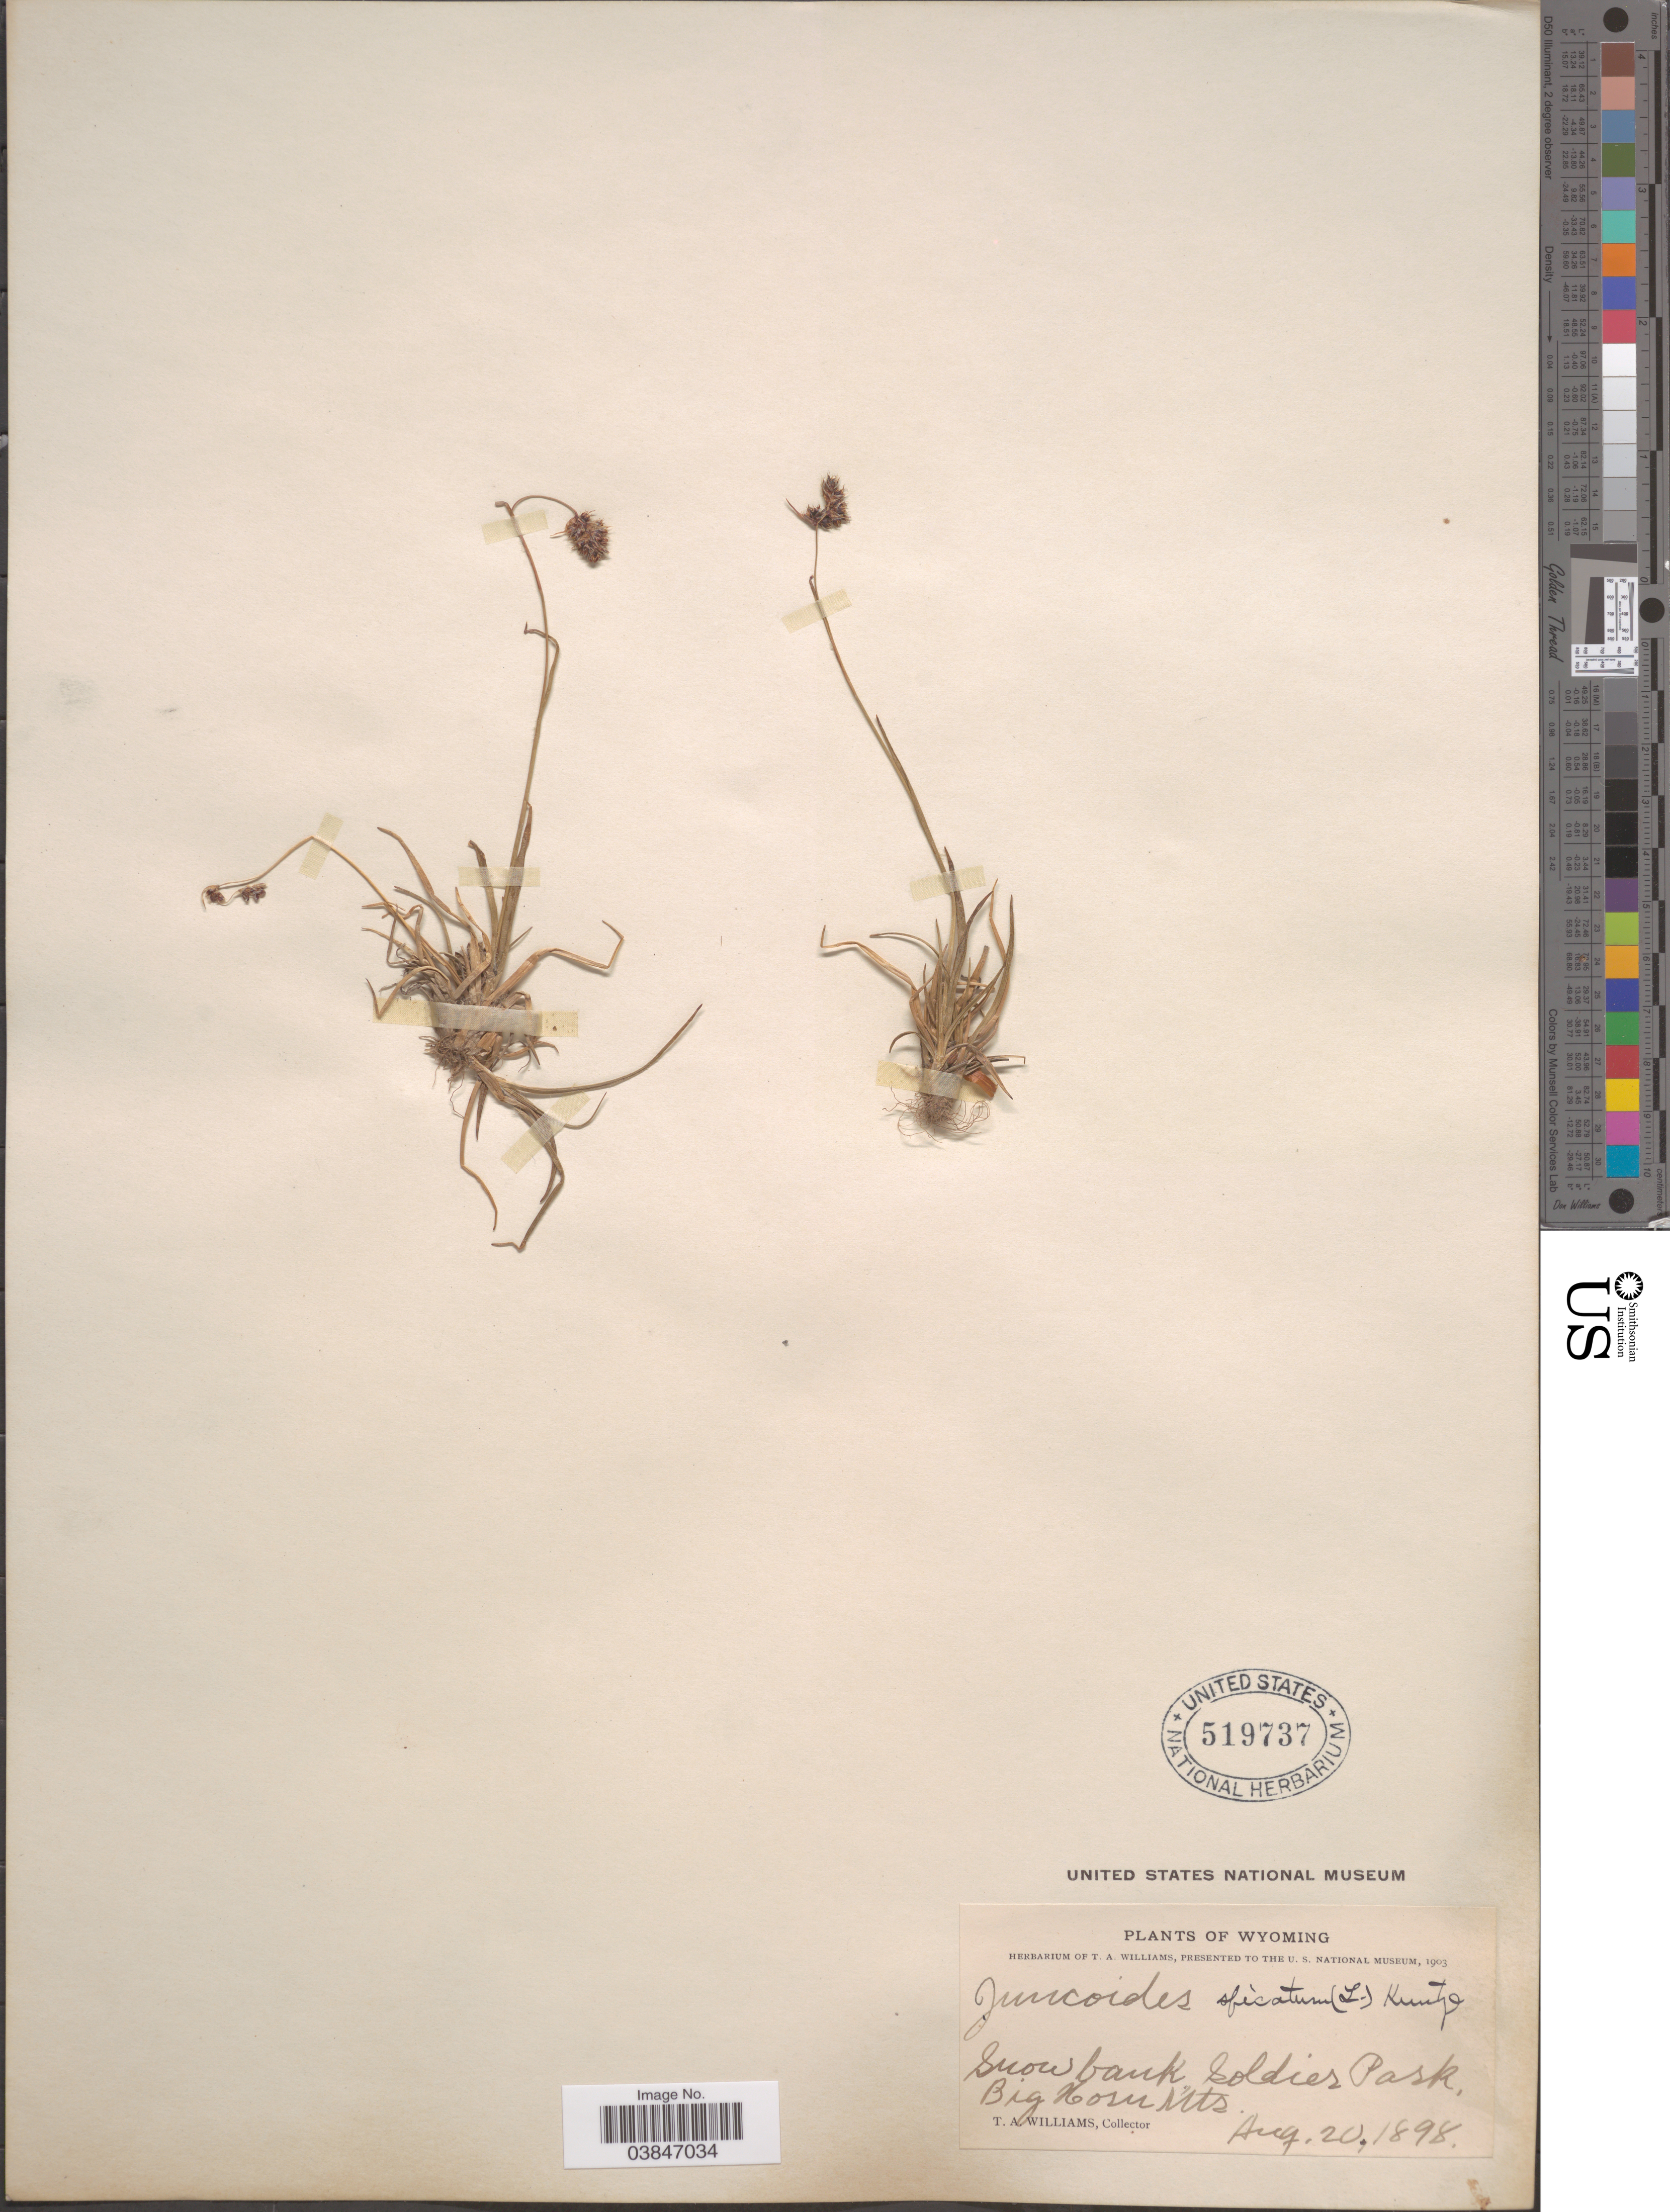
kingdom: Plantae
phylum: Tracheophyta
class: Liliopsida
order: Poales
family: Juncaceae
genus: Luzula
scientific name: Luzula spicata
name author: (L.) DC.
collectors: T. Williams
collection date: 1898-08-20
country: United States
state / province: Wyoming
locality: Snow bank, Soldier Park. Big Horn Mts.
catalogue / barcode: US 519737